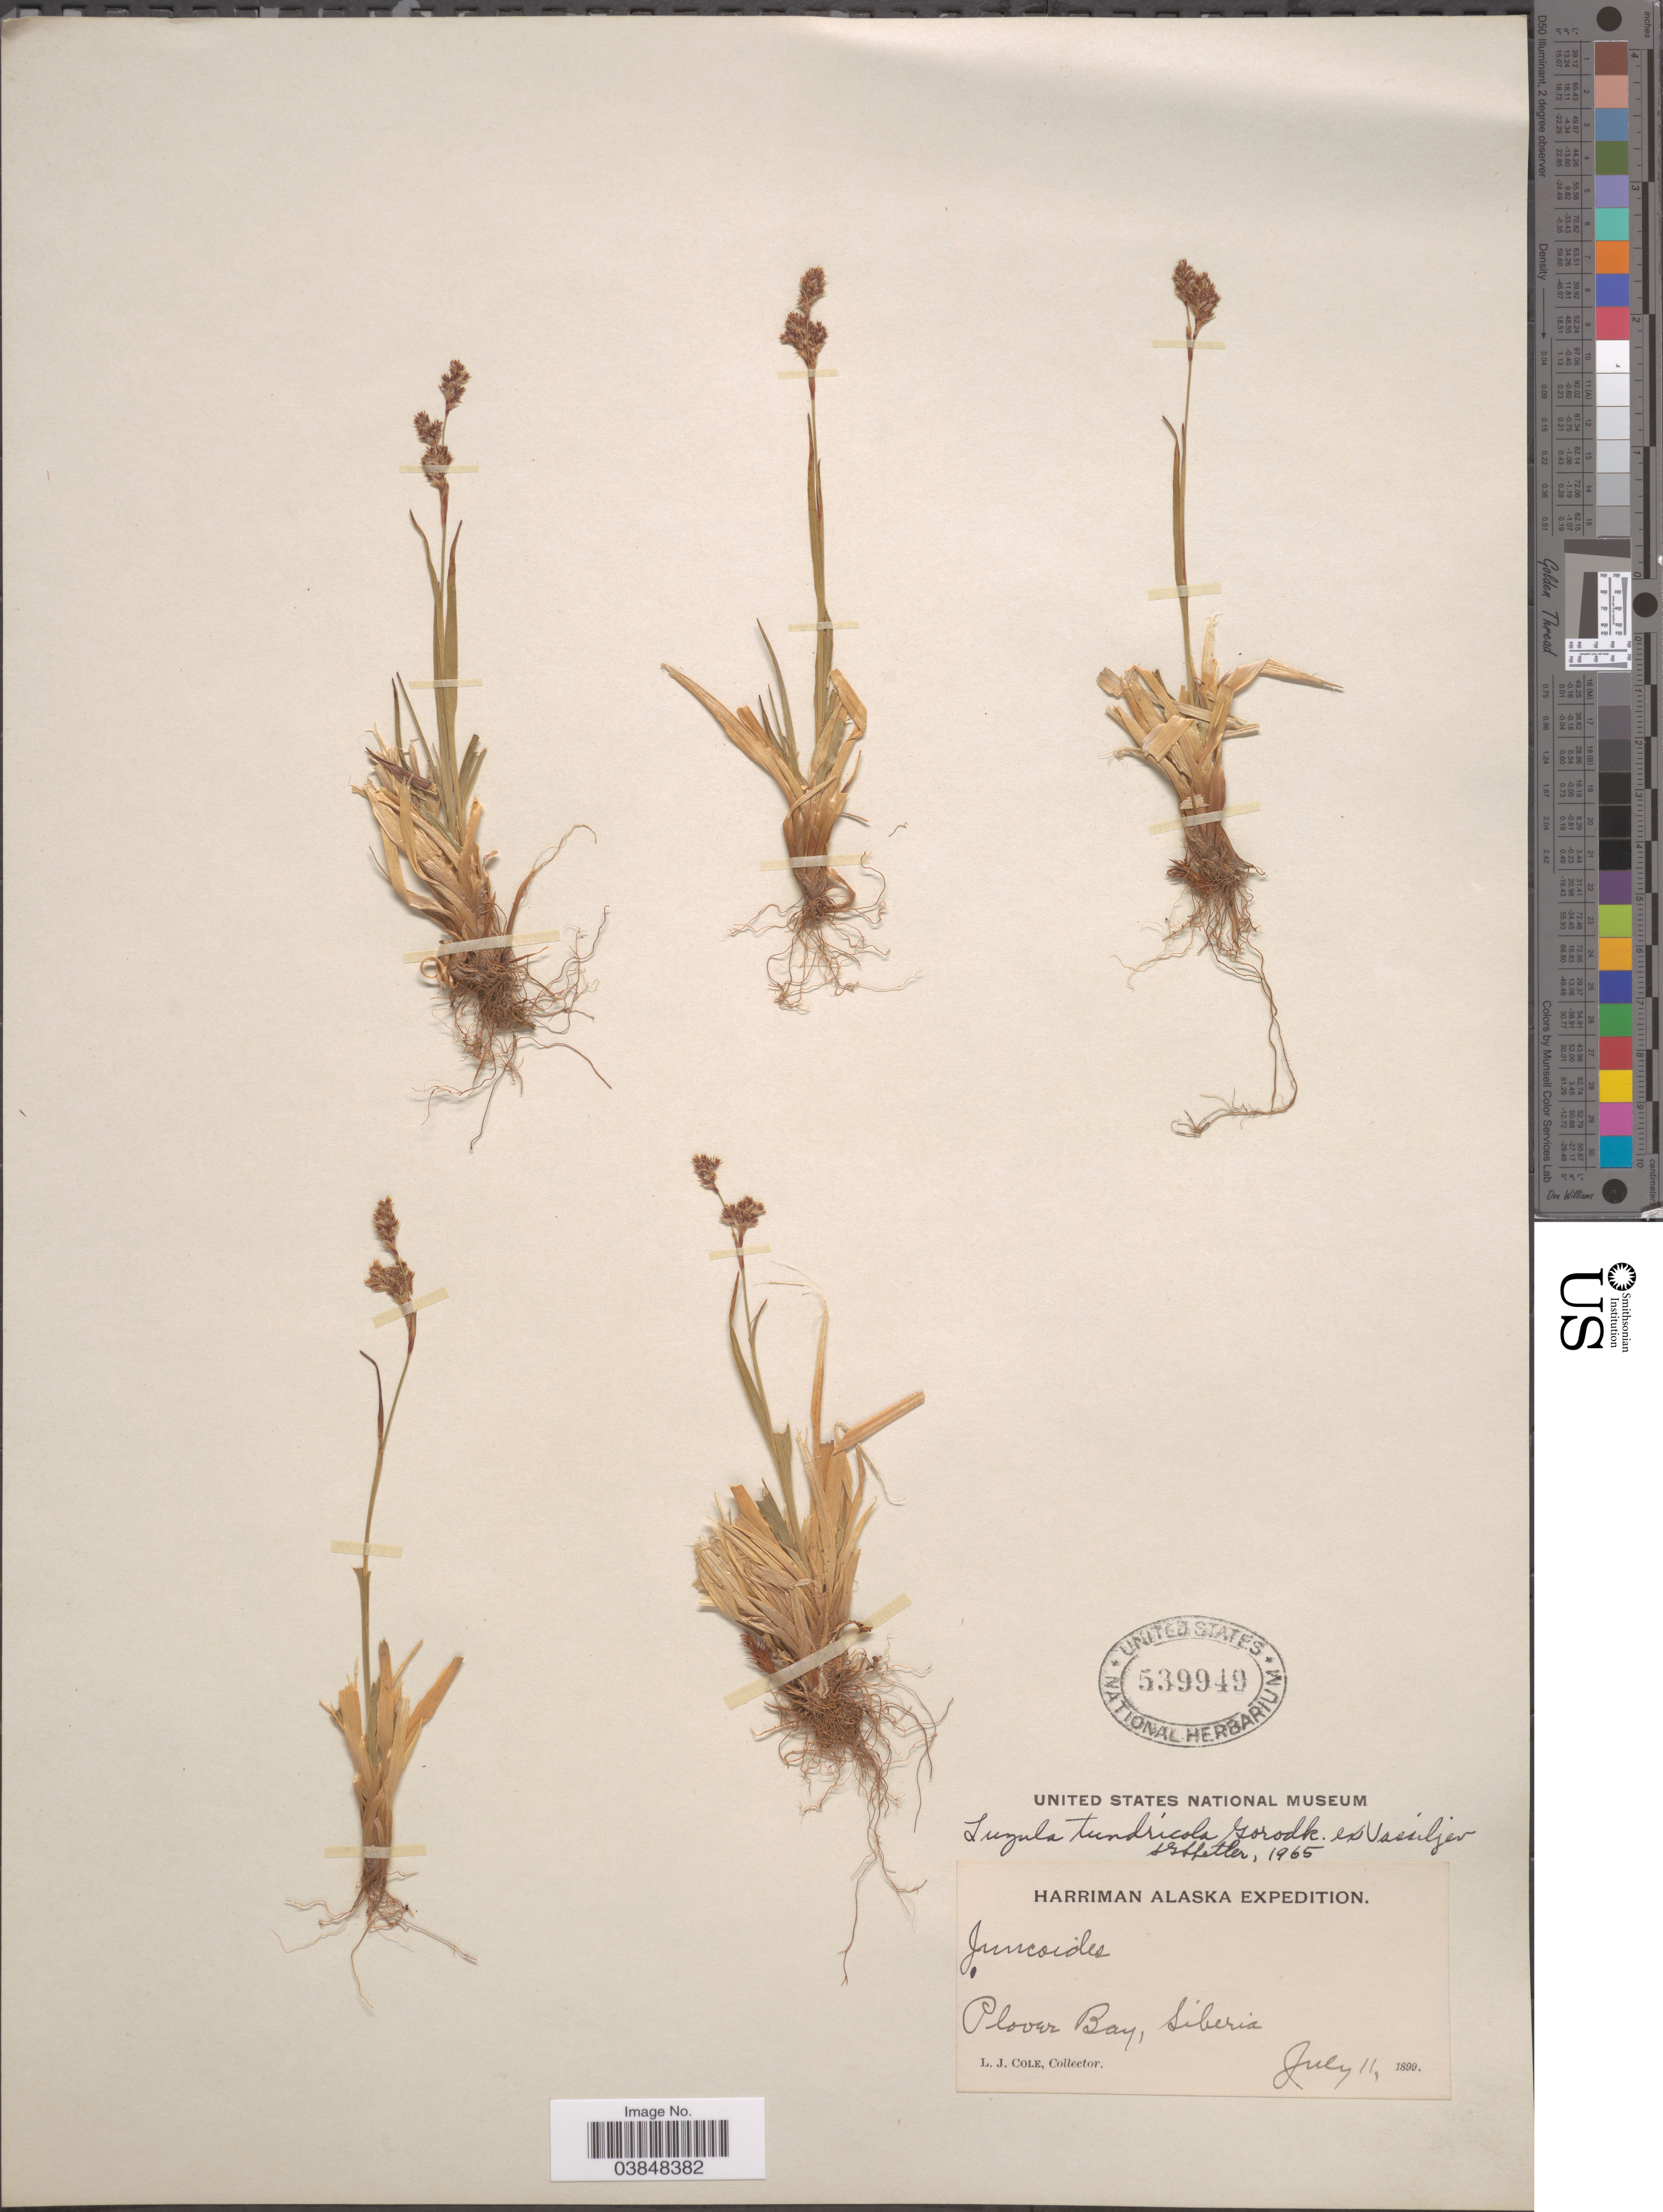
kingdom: Plantae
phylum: Tracheophyta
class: Liliopsida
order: Poales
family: Juncaceae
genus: Luzula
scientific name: Luzula tundricola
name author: (Gorodkov) V. Vassil.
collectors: L. Cole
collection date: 1899-07-11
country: Russian Federation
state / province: Chukotka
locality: Plover Bay, Siberia.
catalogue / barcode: US 539949